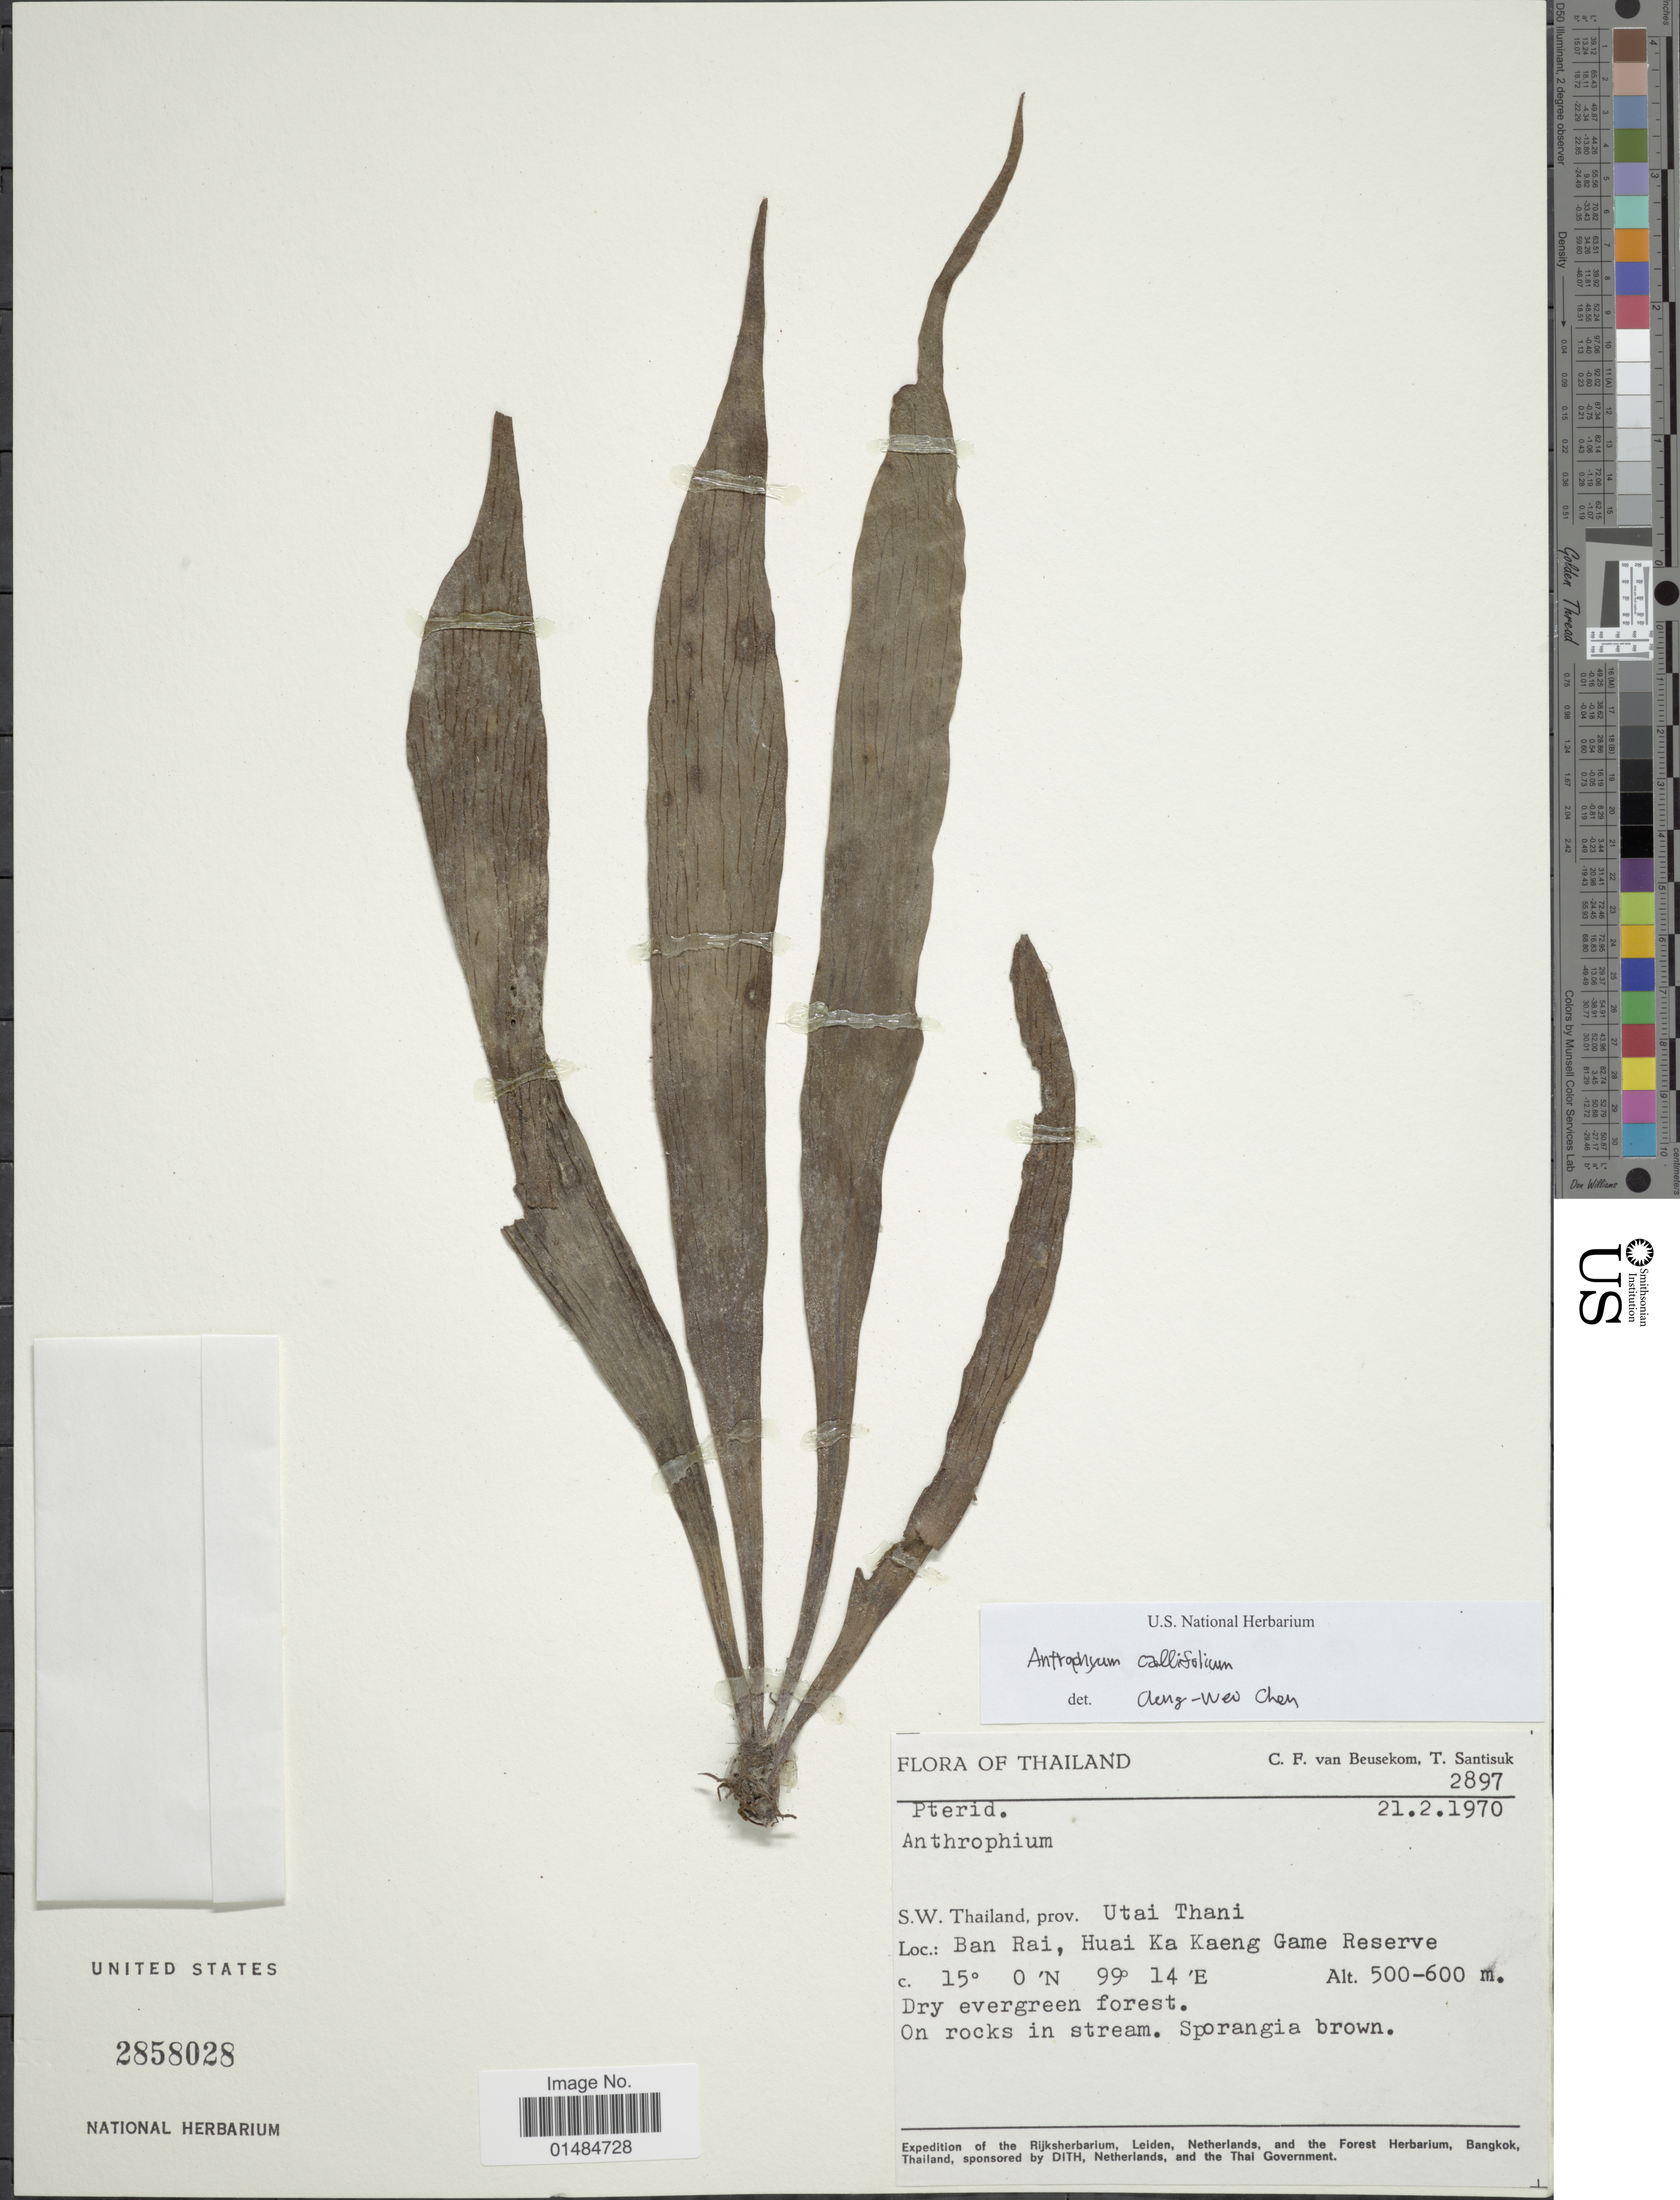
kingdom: Plantae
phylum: Tracheophyta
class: Polypodiopsida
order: Polypodiales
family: Pteridaceae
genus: Antrophyum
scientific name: Antrophyum callifolium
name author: Blume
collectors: C. F. Beusekom & T. Santisuk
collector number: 2897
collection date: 1970-02-21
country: Thailand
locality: S.W. Thailand, prov. Utai Thani. Ban Rai, Huai Ka Kaeng Game Reserve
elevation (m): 500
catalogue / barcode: US 2858028